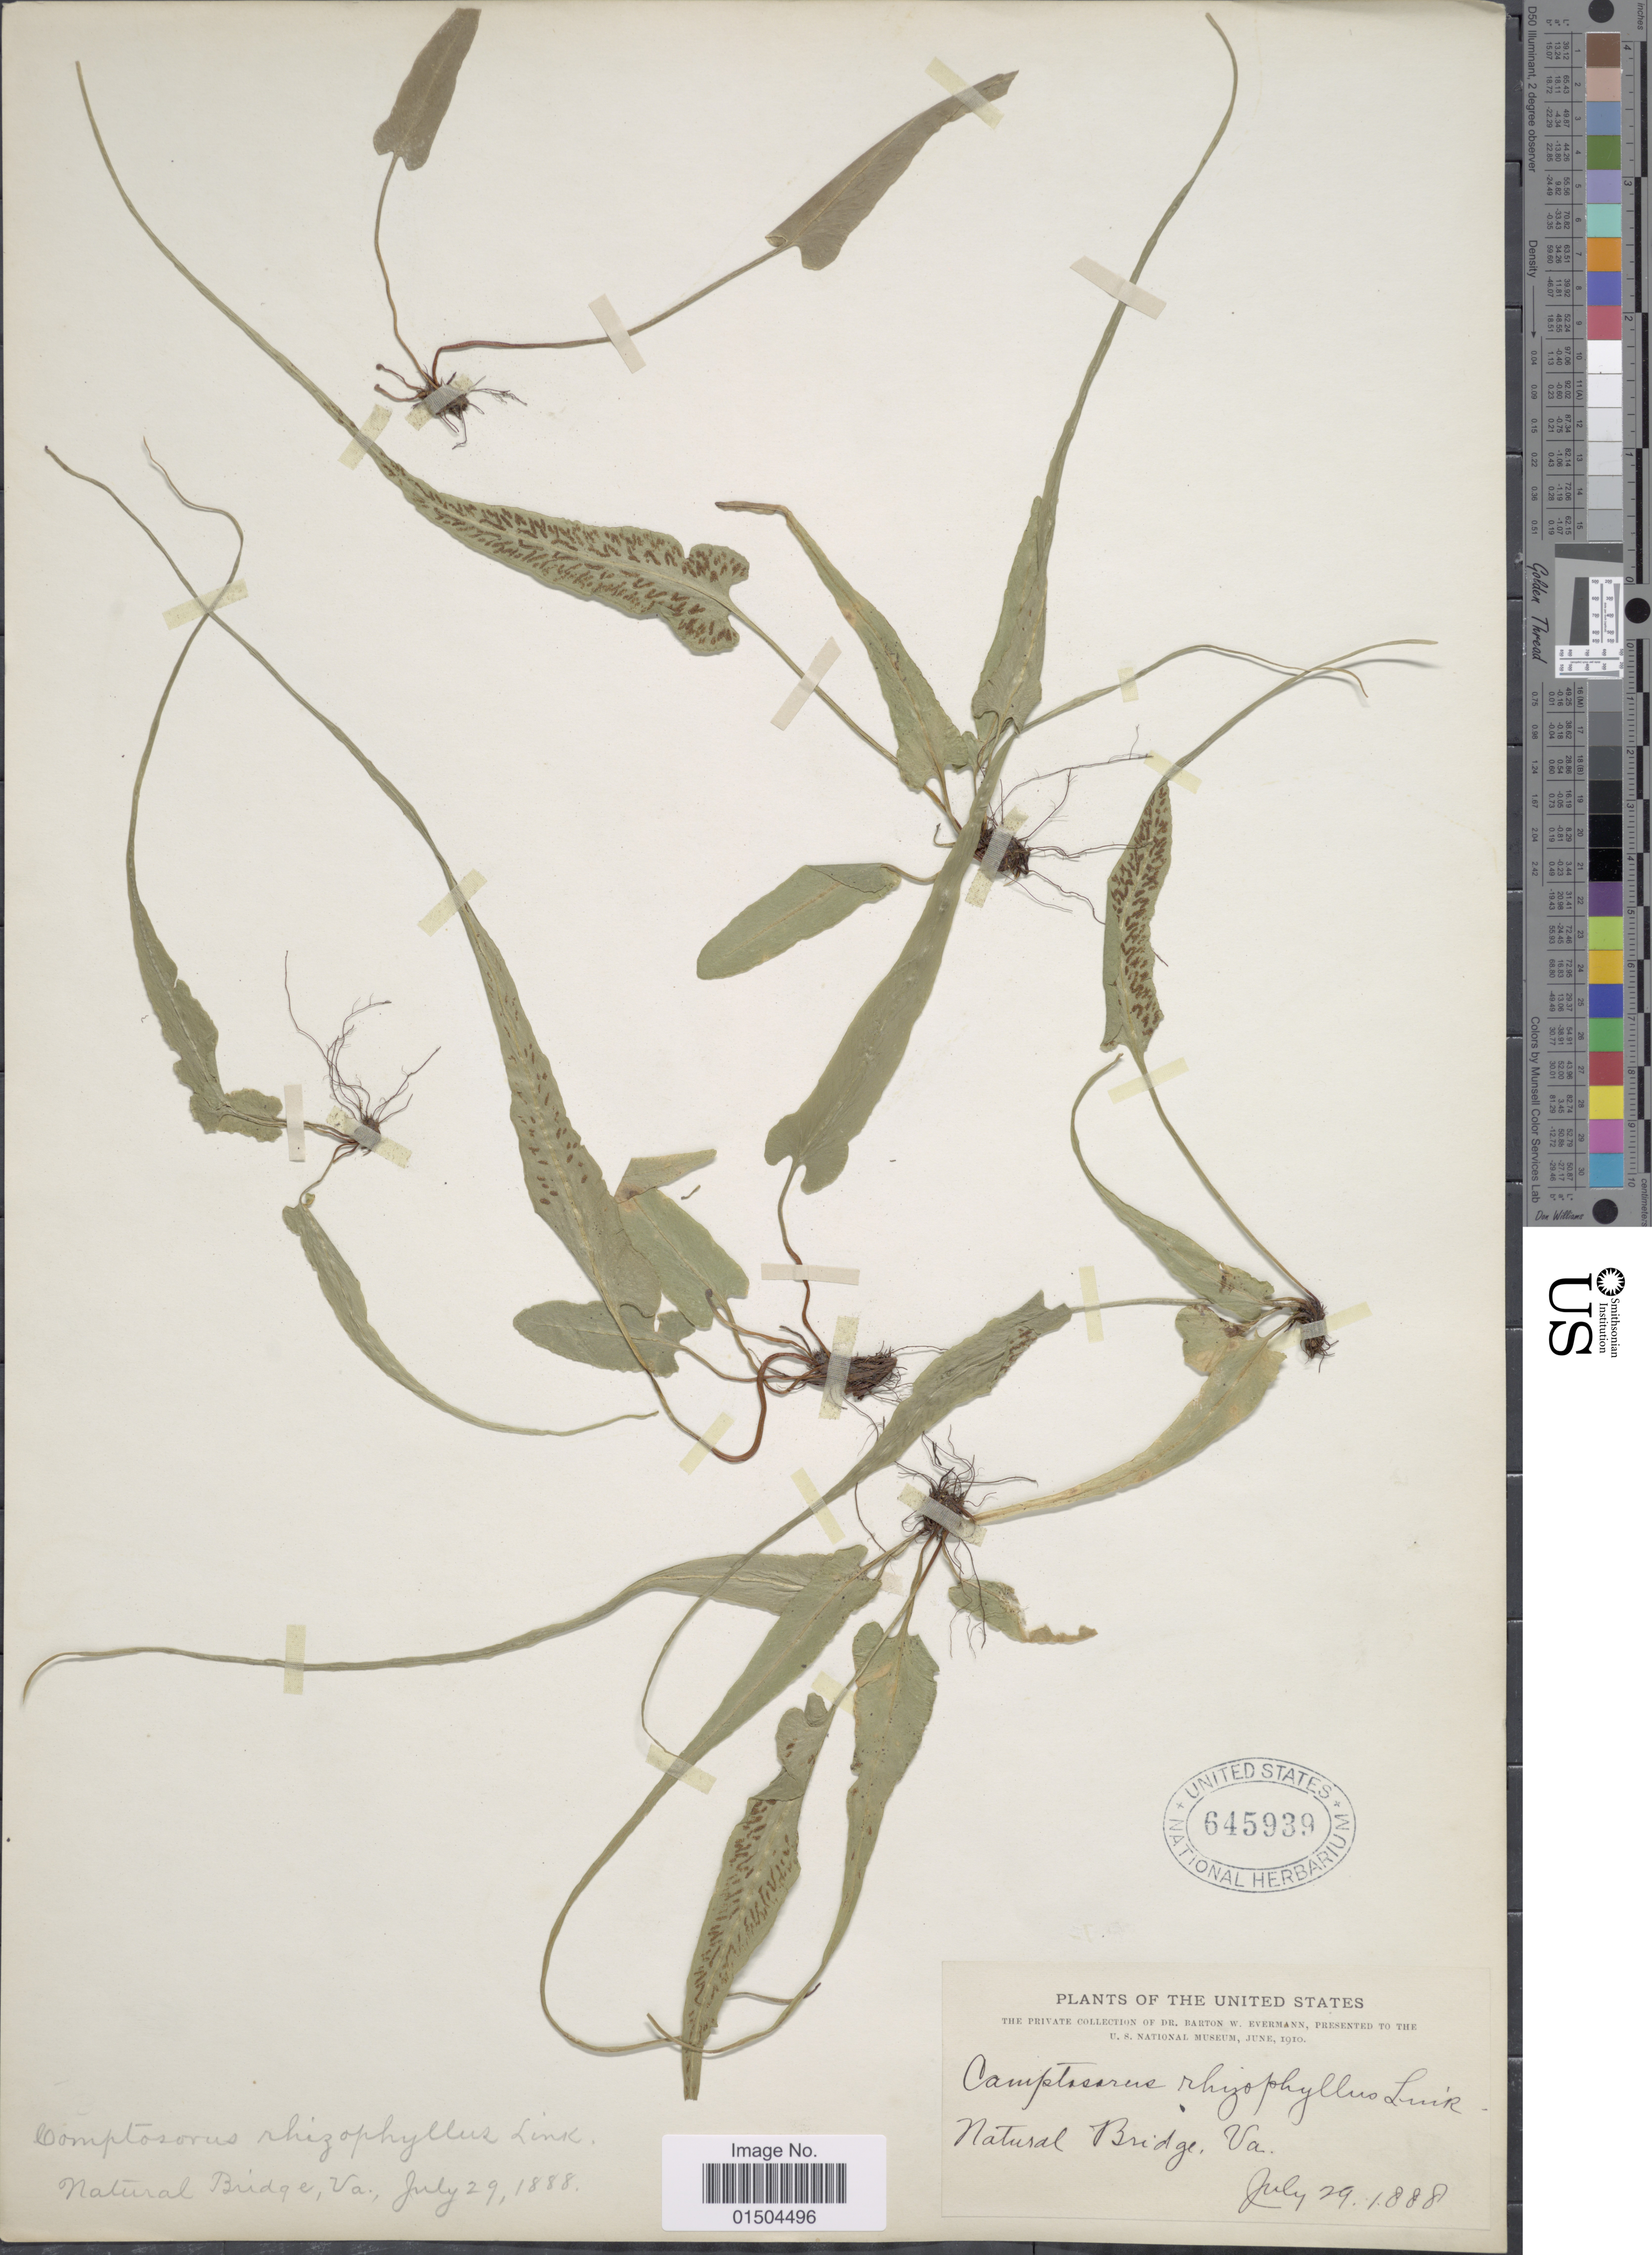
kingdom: Plantae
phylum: Tracheophyta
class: Polypodiopsida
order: Polypodiales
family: Aspleniaceae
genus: Asplenium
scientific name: Asplenium rhizophyllum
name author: L.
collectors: B. W. Evermann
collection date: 1888-07-29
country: United States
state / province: Virginia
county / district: Rockbridge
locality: Natural Bridge.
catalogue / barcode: US 645939